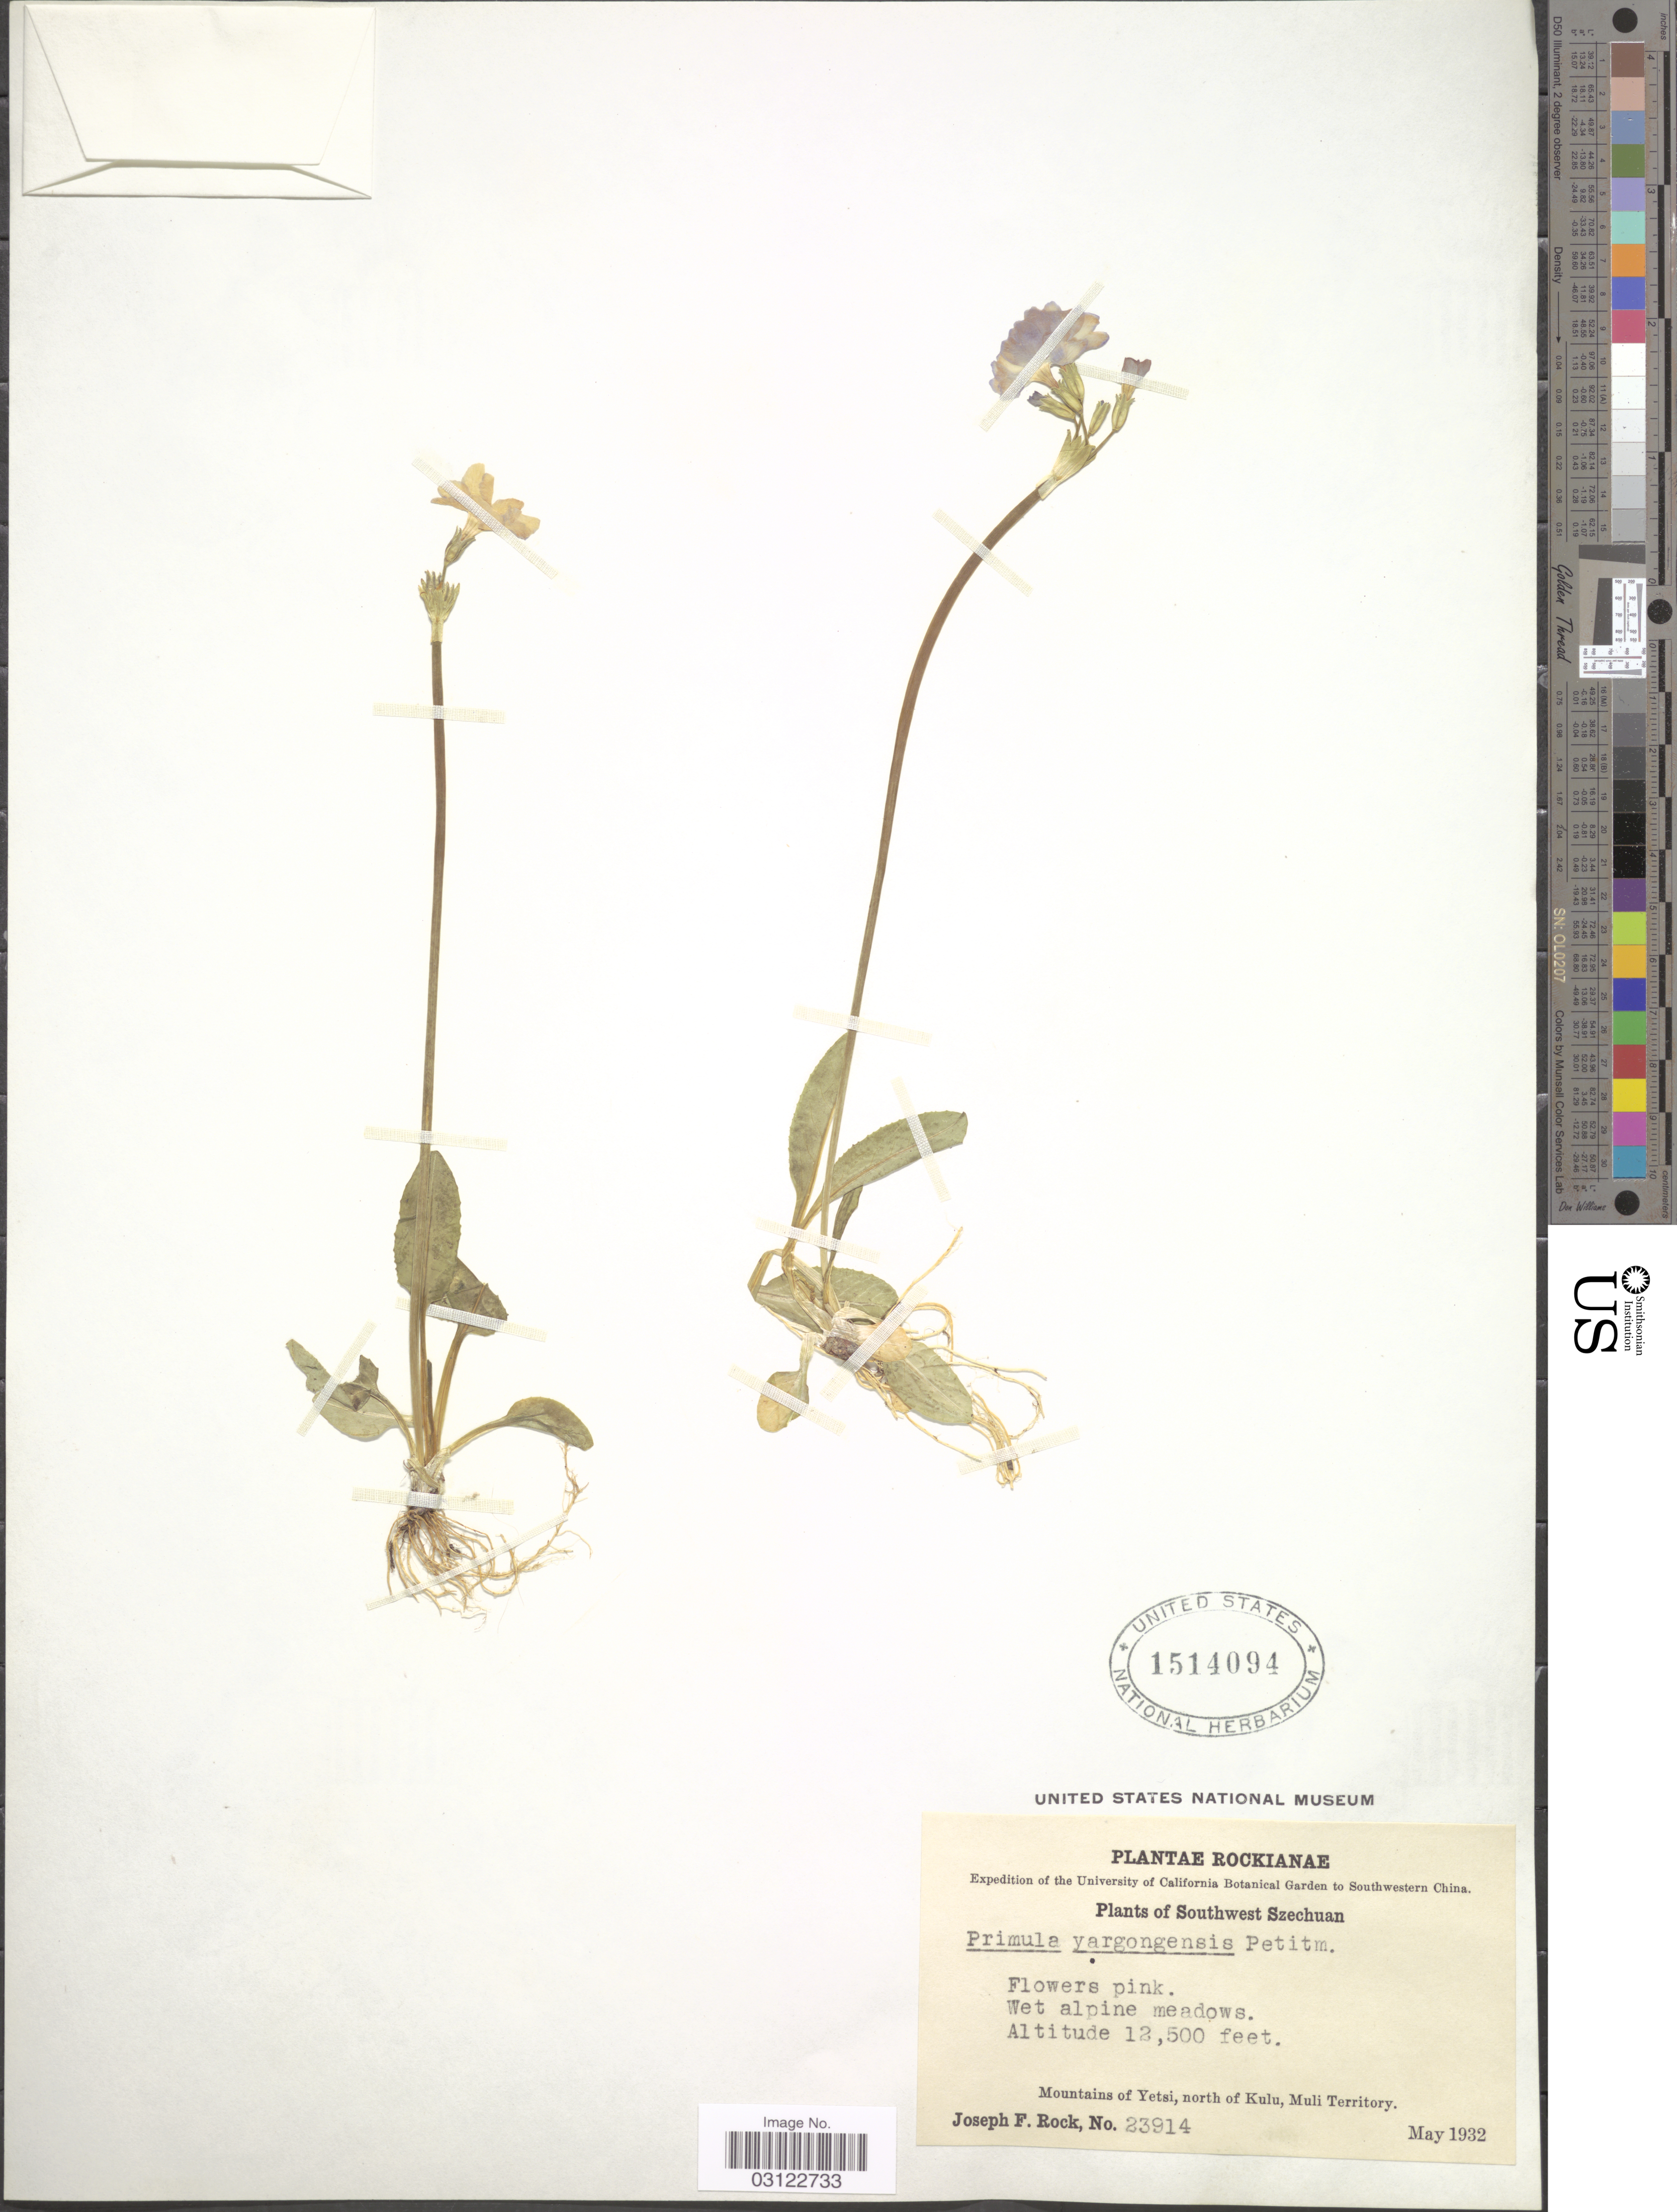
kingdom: Plantae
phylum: Tracheophyta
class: Magnoliopsida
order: Ericales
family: Primulaceae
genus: Primula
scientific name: Primula yargongensis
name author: Petitm.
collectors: J. F. Rock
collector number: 23914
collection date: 1932-05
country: China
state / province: Sichuan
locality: Southwestern China. Southwest Szechuan. Southwestern China. Wet alpine meadows. Mountains of Yetsi, north of Kulu, Muli Territory.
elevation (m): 3810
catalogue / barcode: US 1514094